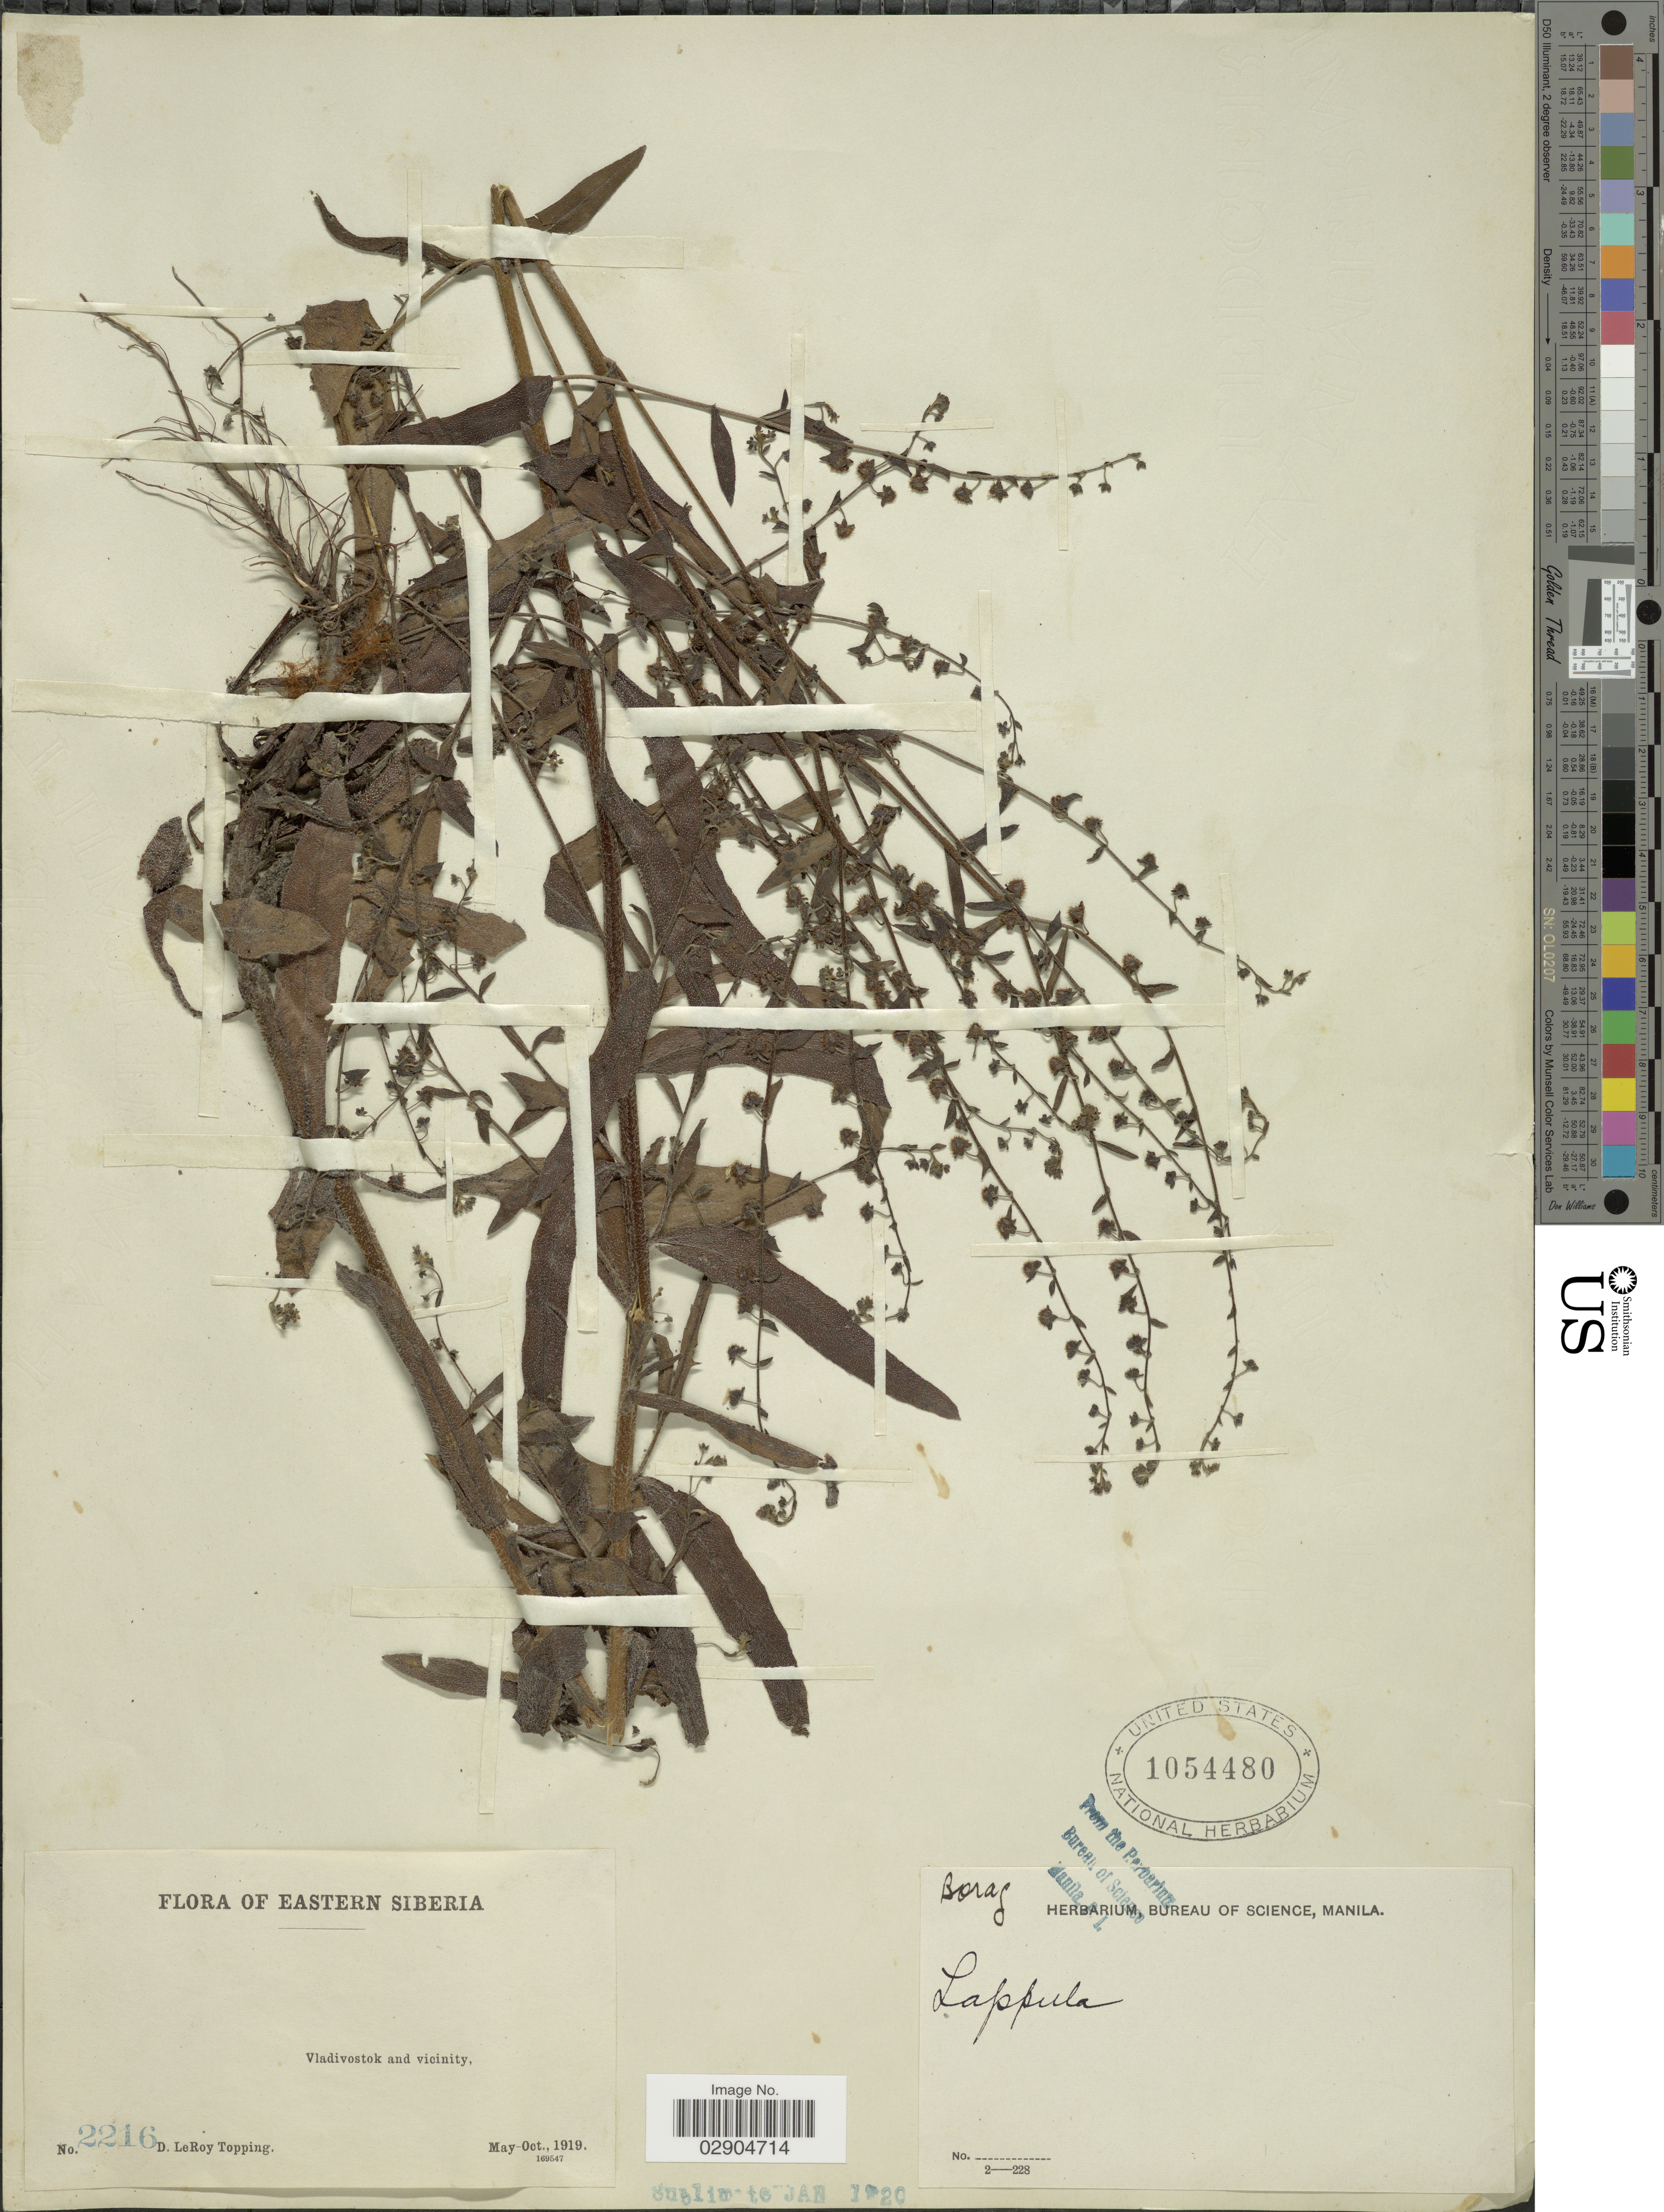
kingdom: Plantae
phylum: Tracheophyta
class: Magnoliopsida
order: Boraginales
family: Boraginaceae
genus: Lappula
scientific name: Lappula sp.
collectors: D. L. Topping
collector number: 2216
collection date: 1919-05/1919-10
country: Russian Federation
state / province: Primorsky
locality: Eastern Siberia. Vladivostok and vicinity.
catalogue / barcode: US 1054480